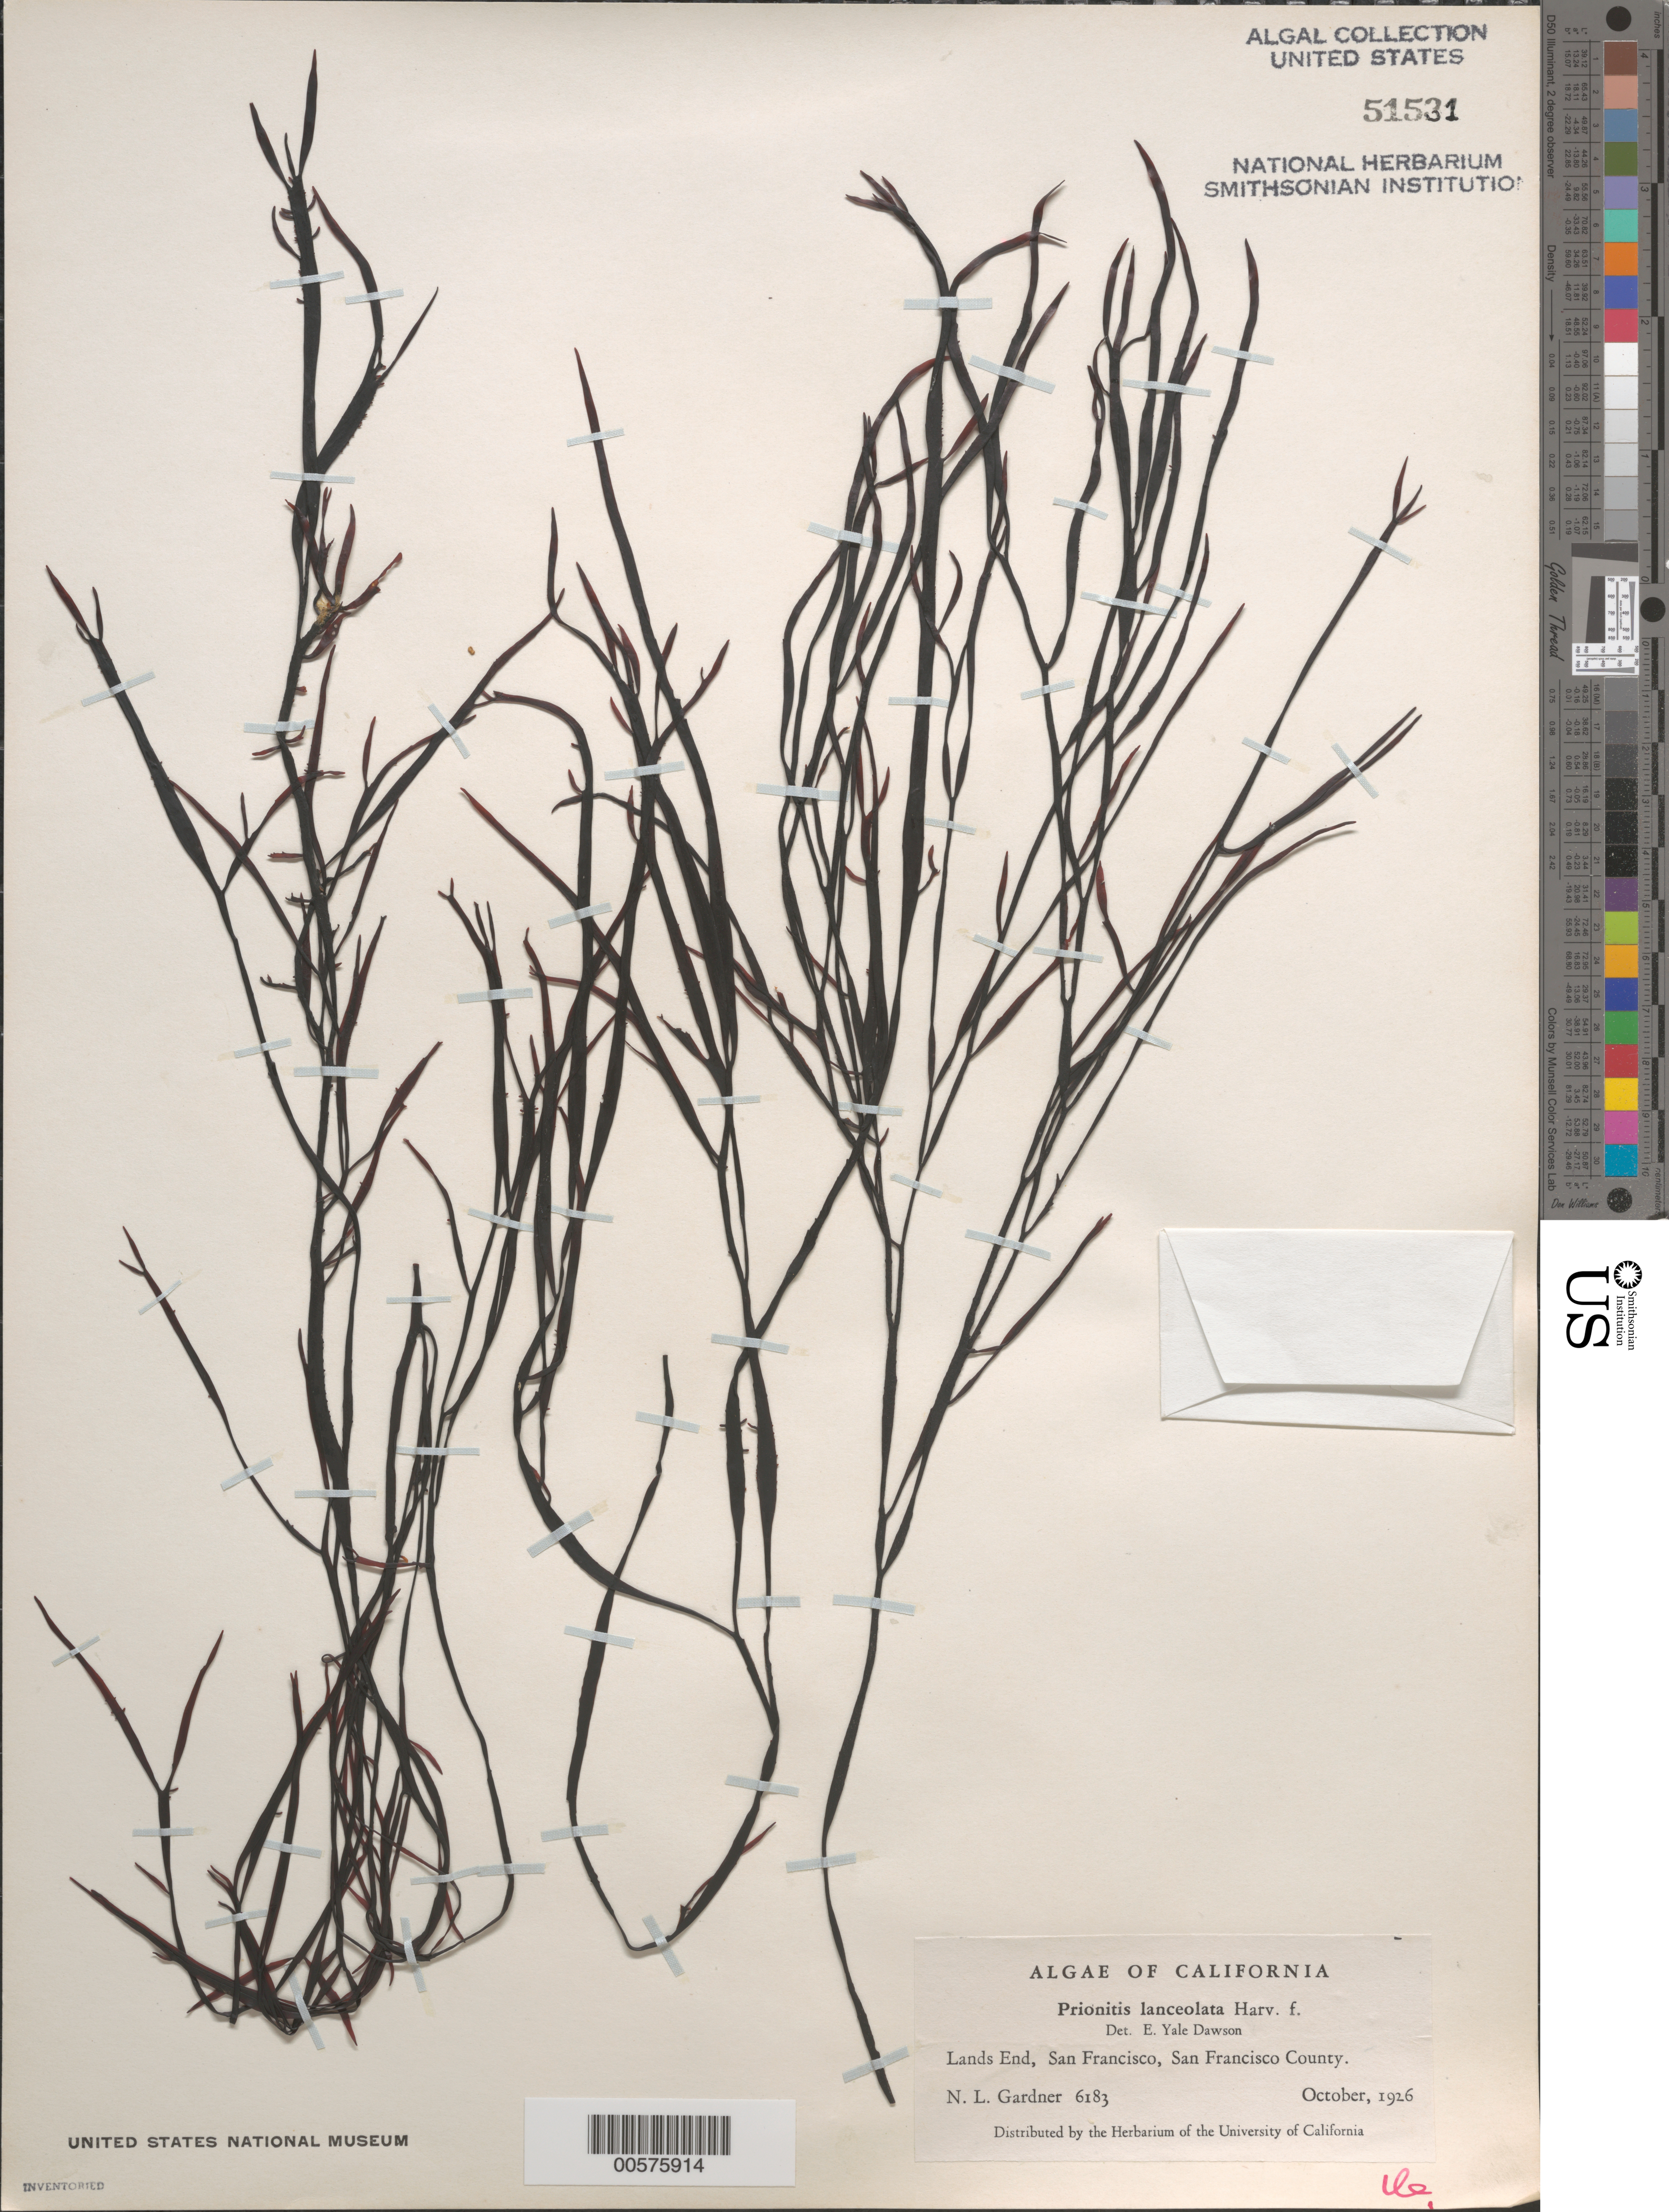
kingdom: Plantae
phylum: Rhodophyta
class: Florideophyceae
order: Cryptonemiales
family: Cryptonemiaceae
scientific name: Prionitis lanceolata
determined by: Dawson, E. Y.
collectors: N. Gardner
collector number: NLG 6183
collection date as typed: Oct 1926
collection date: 1926-10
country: United States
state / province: California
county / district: San Francisco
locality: San Francisco, Lands End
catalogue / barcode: US 51531